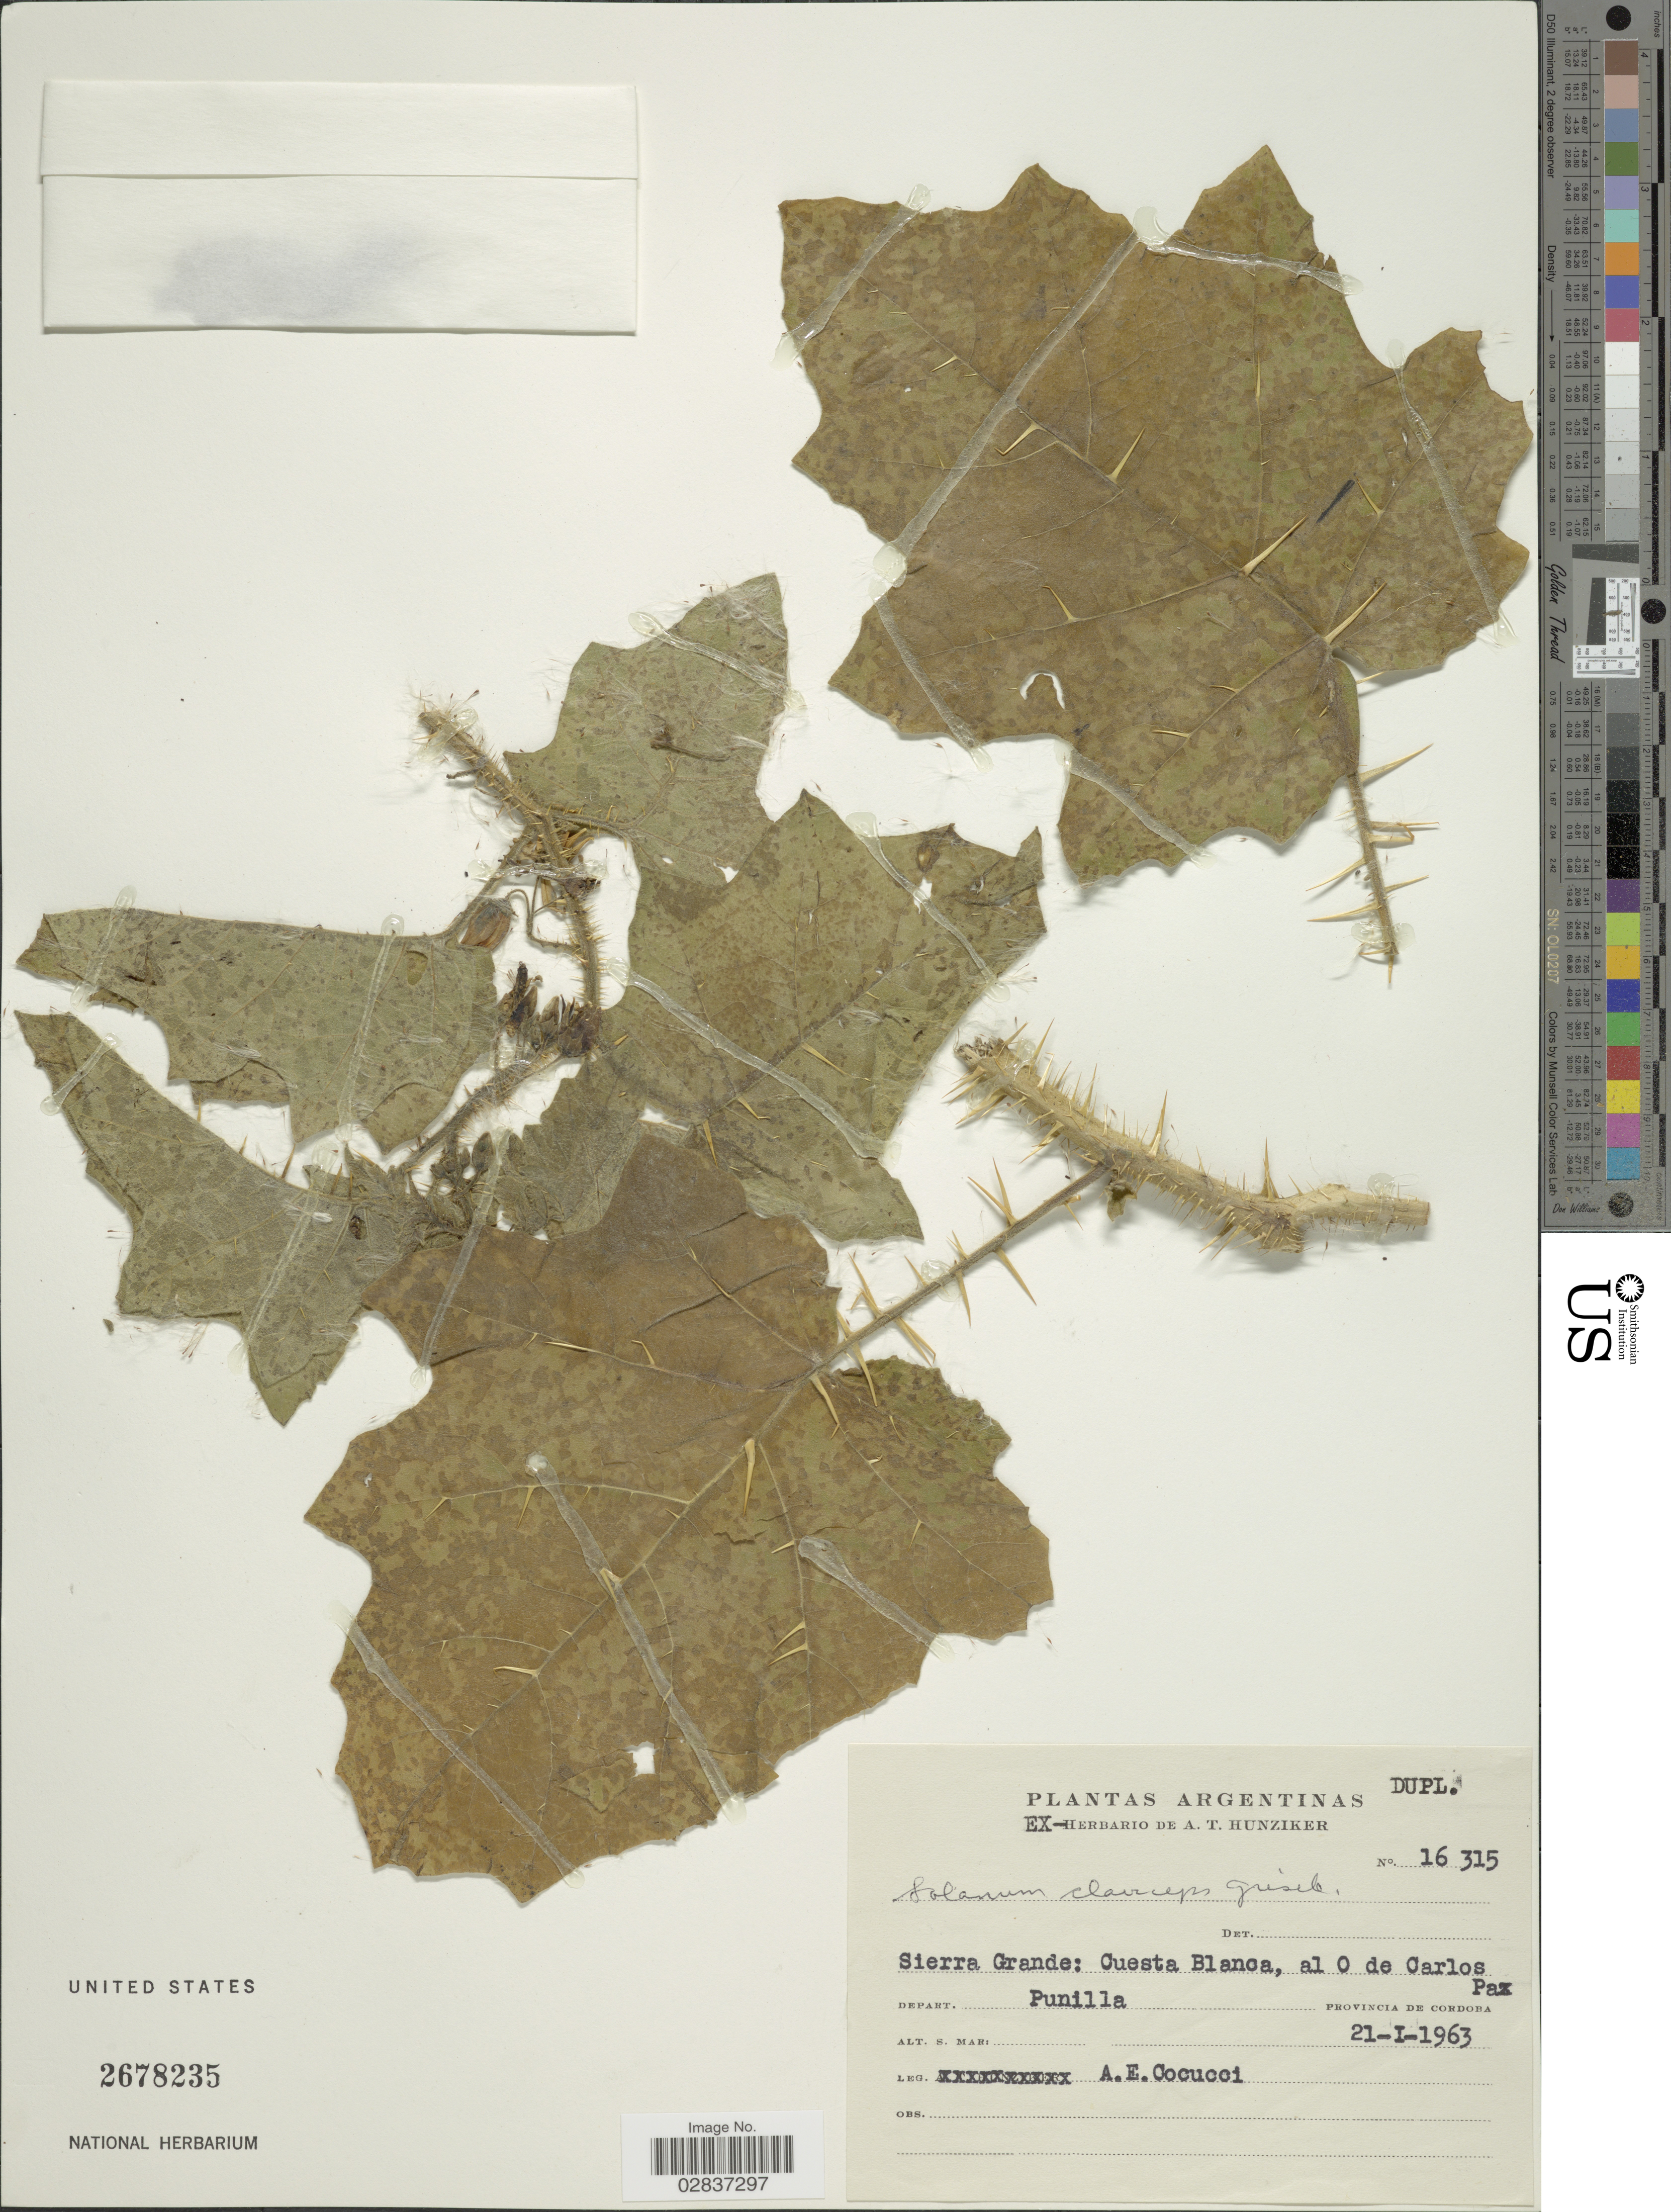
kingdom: Plantae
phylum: Tracheophyta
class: Magnoliopsida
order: Solanales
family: Solanaceae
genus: Solanum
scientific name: Solanum claviceps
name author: Griseb.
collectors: A. Cocucci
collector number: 16315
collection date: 1963-01-21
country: Argentina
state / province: Cordoba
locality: Sierra Grande: Cuesta Blanca, al O de Carlos Paz, Depart. Punilla, Provincia de Cordoba.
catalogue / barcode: US 2678235